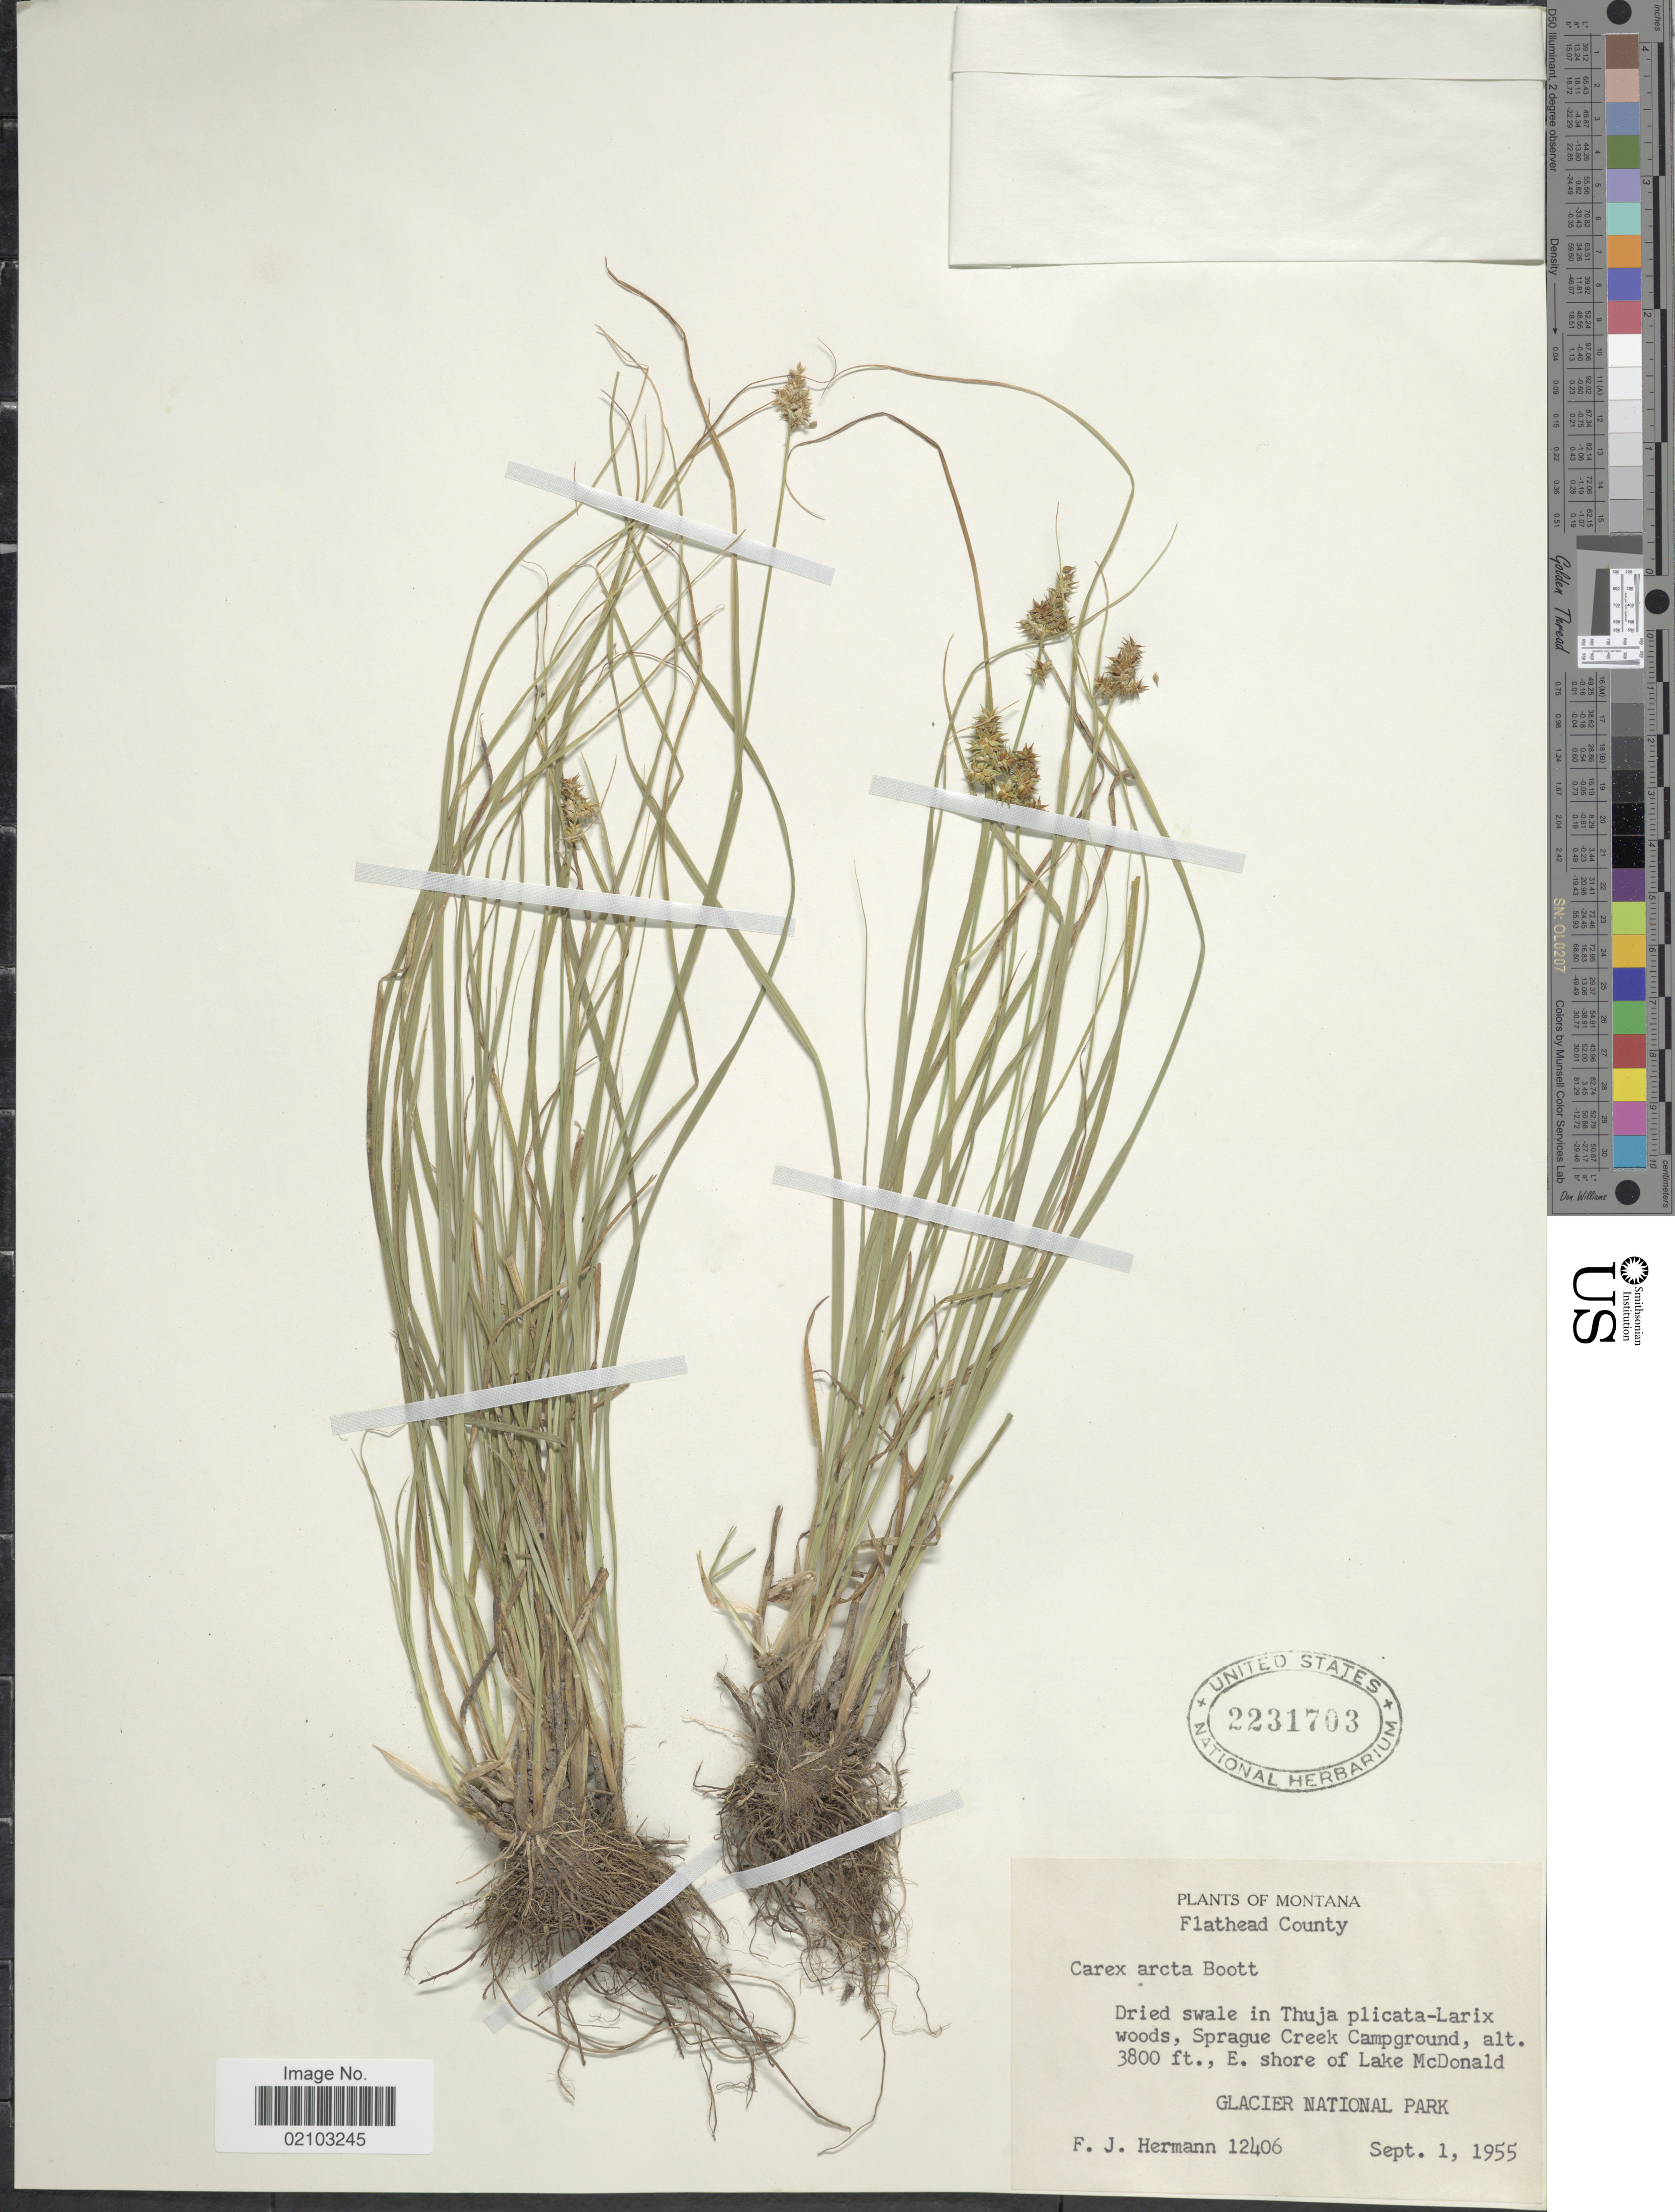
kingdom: Plantae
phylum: Tracheophyta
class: Liliopsida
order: Poales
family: Cyperaceae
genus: Carex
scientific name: Carex arcta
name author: Boott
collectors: F. J. Hermann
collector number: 12406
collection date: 1955-09-01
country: United States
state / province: Montana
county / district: Flathead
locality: E. shore of Lake McDonald. Glacier National Park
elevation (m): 1158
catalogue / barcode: US 2231703